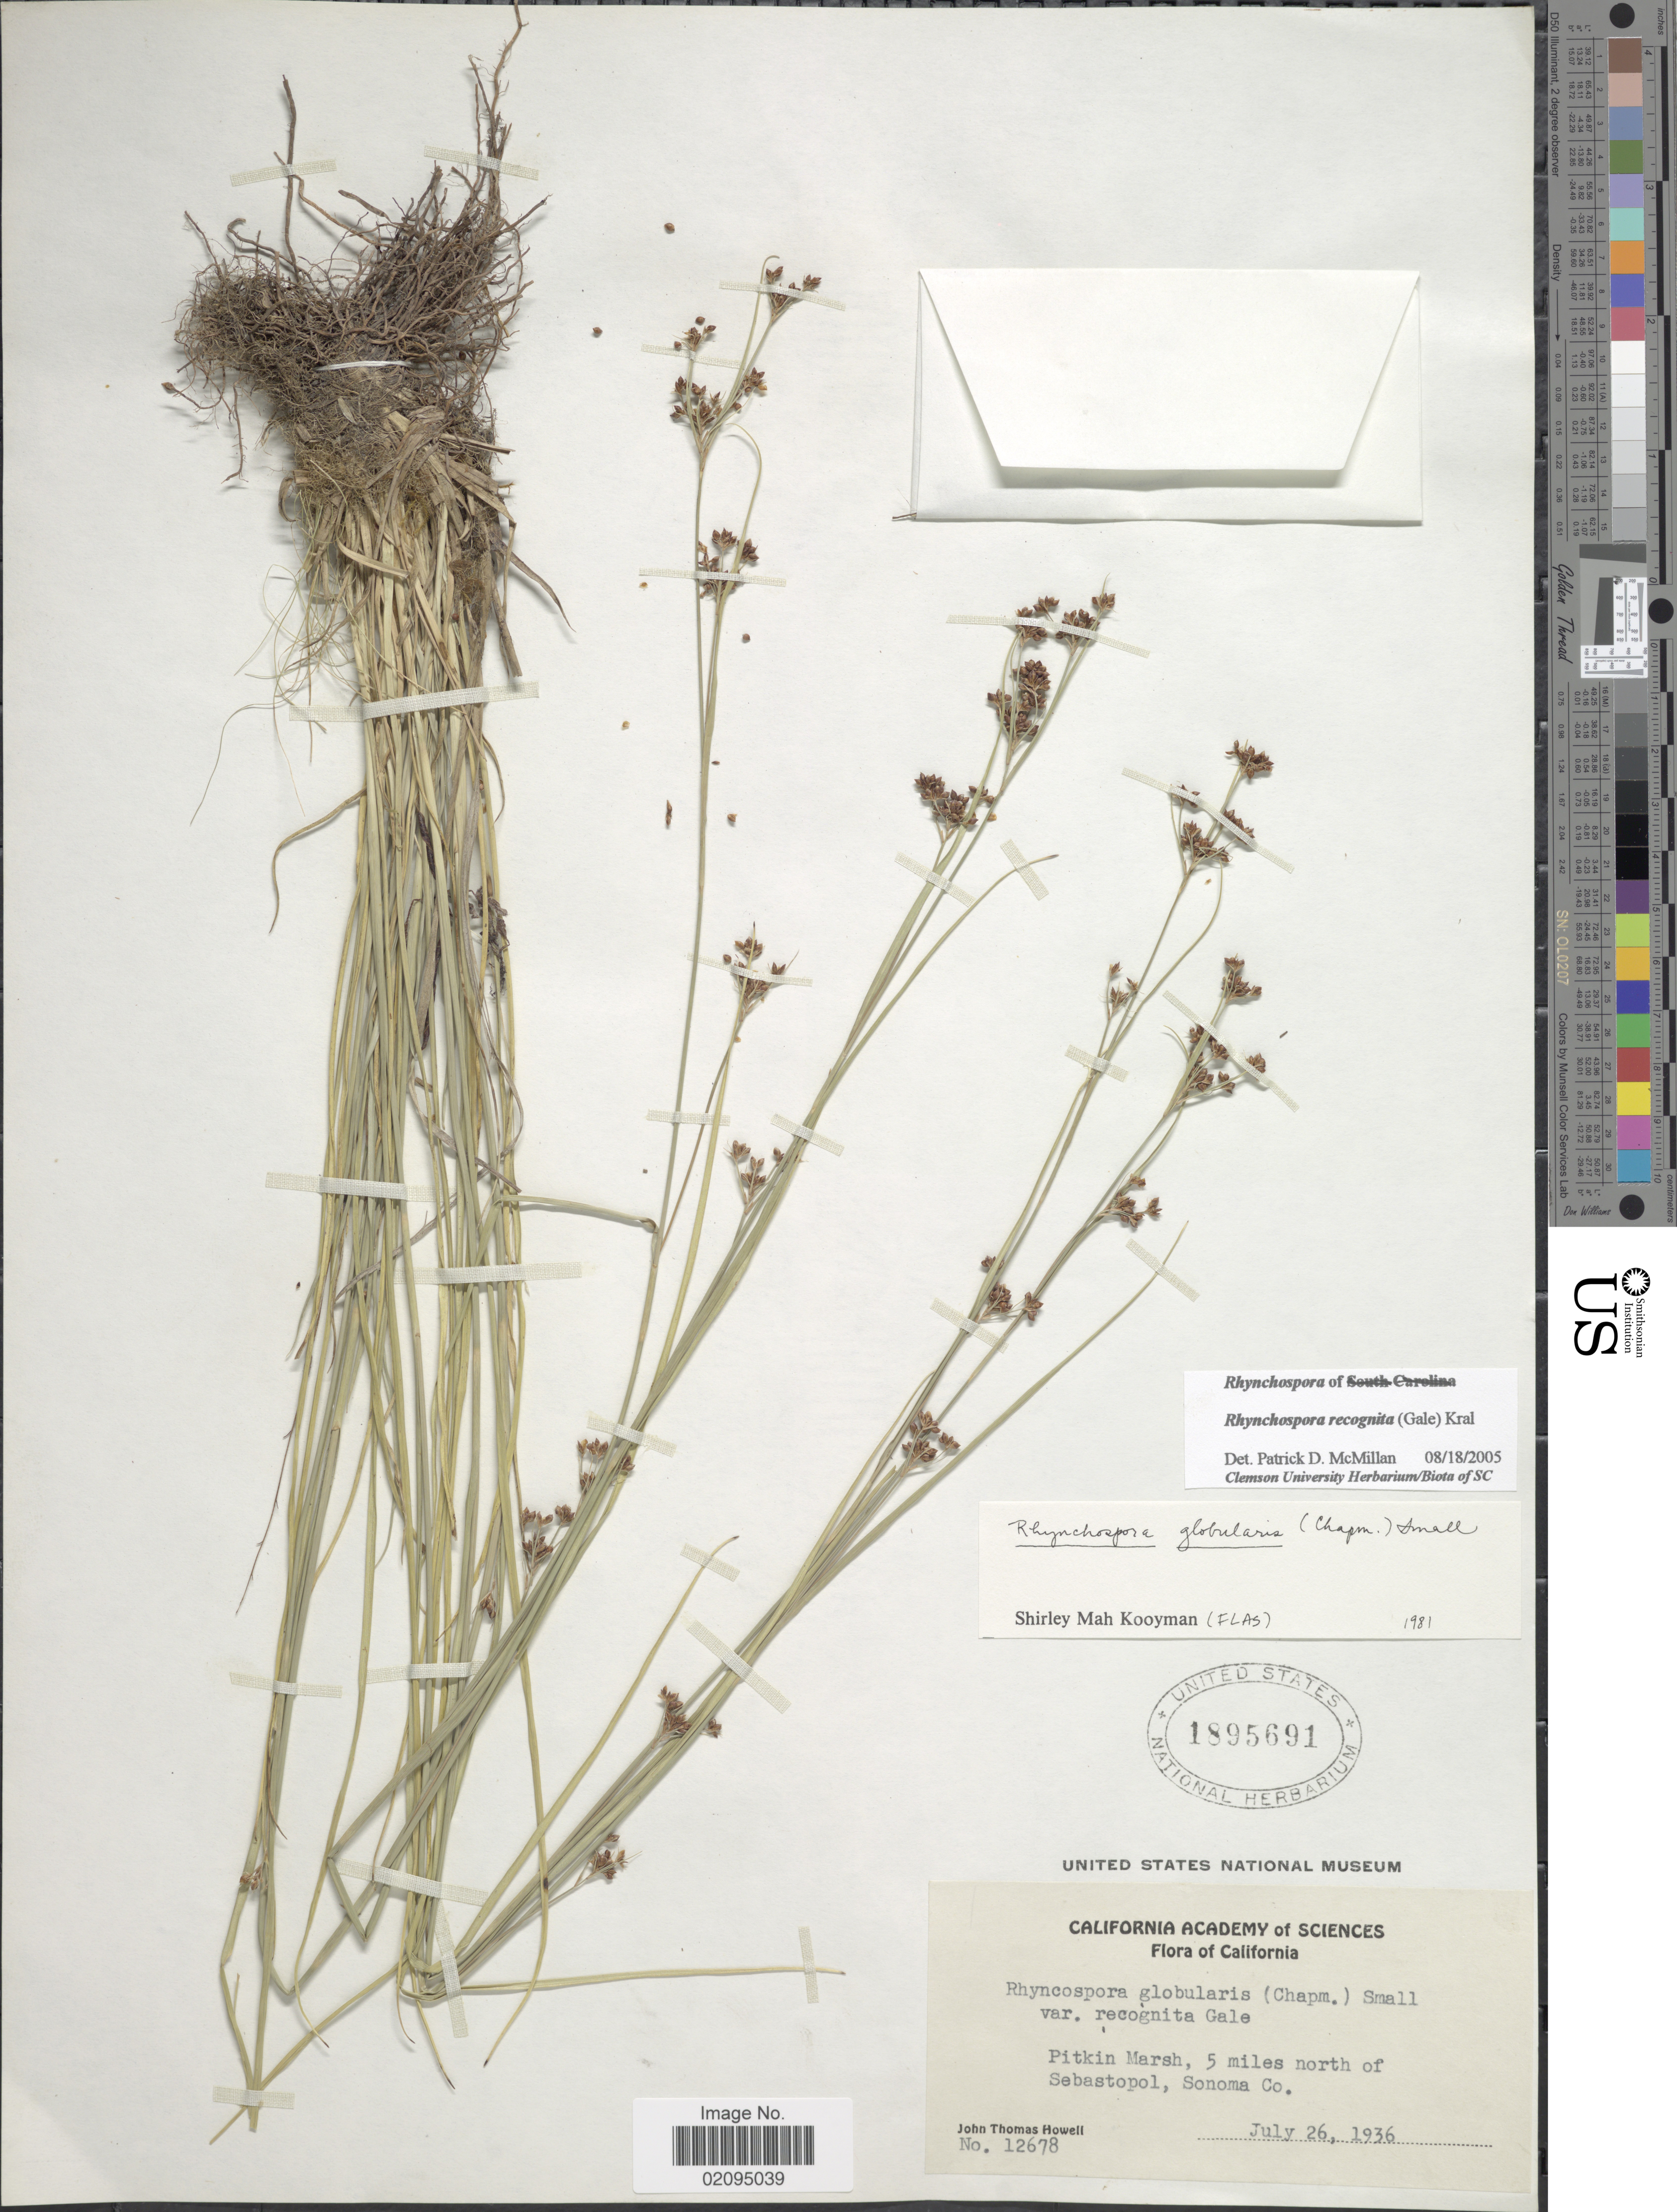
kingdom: Plantae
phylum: Tracheophyta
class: Liliopsida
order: Poales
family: Cyperaceae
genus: Rhynchospora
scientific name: Rhynchospora recognita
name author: (Gale) Kral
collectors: J. T. Howell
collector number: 12678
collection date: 1936-07-26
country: United States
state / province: California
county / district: Sonoma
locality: Pitkin Marsh, 5 miles north of Sebastopol, Sonoma Co.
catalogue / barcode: US 1895691